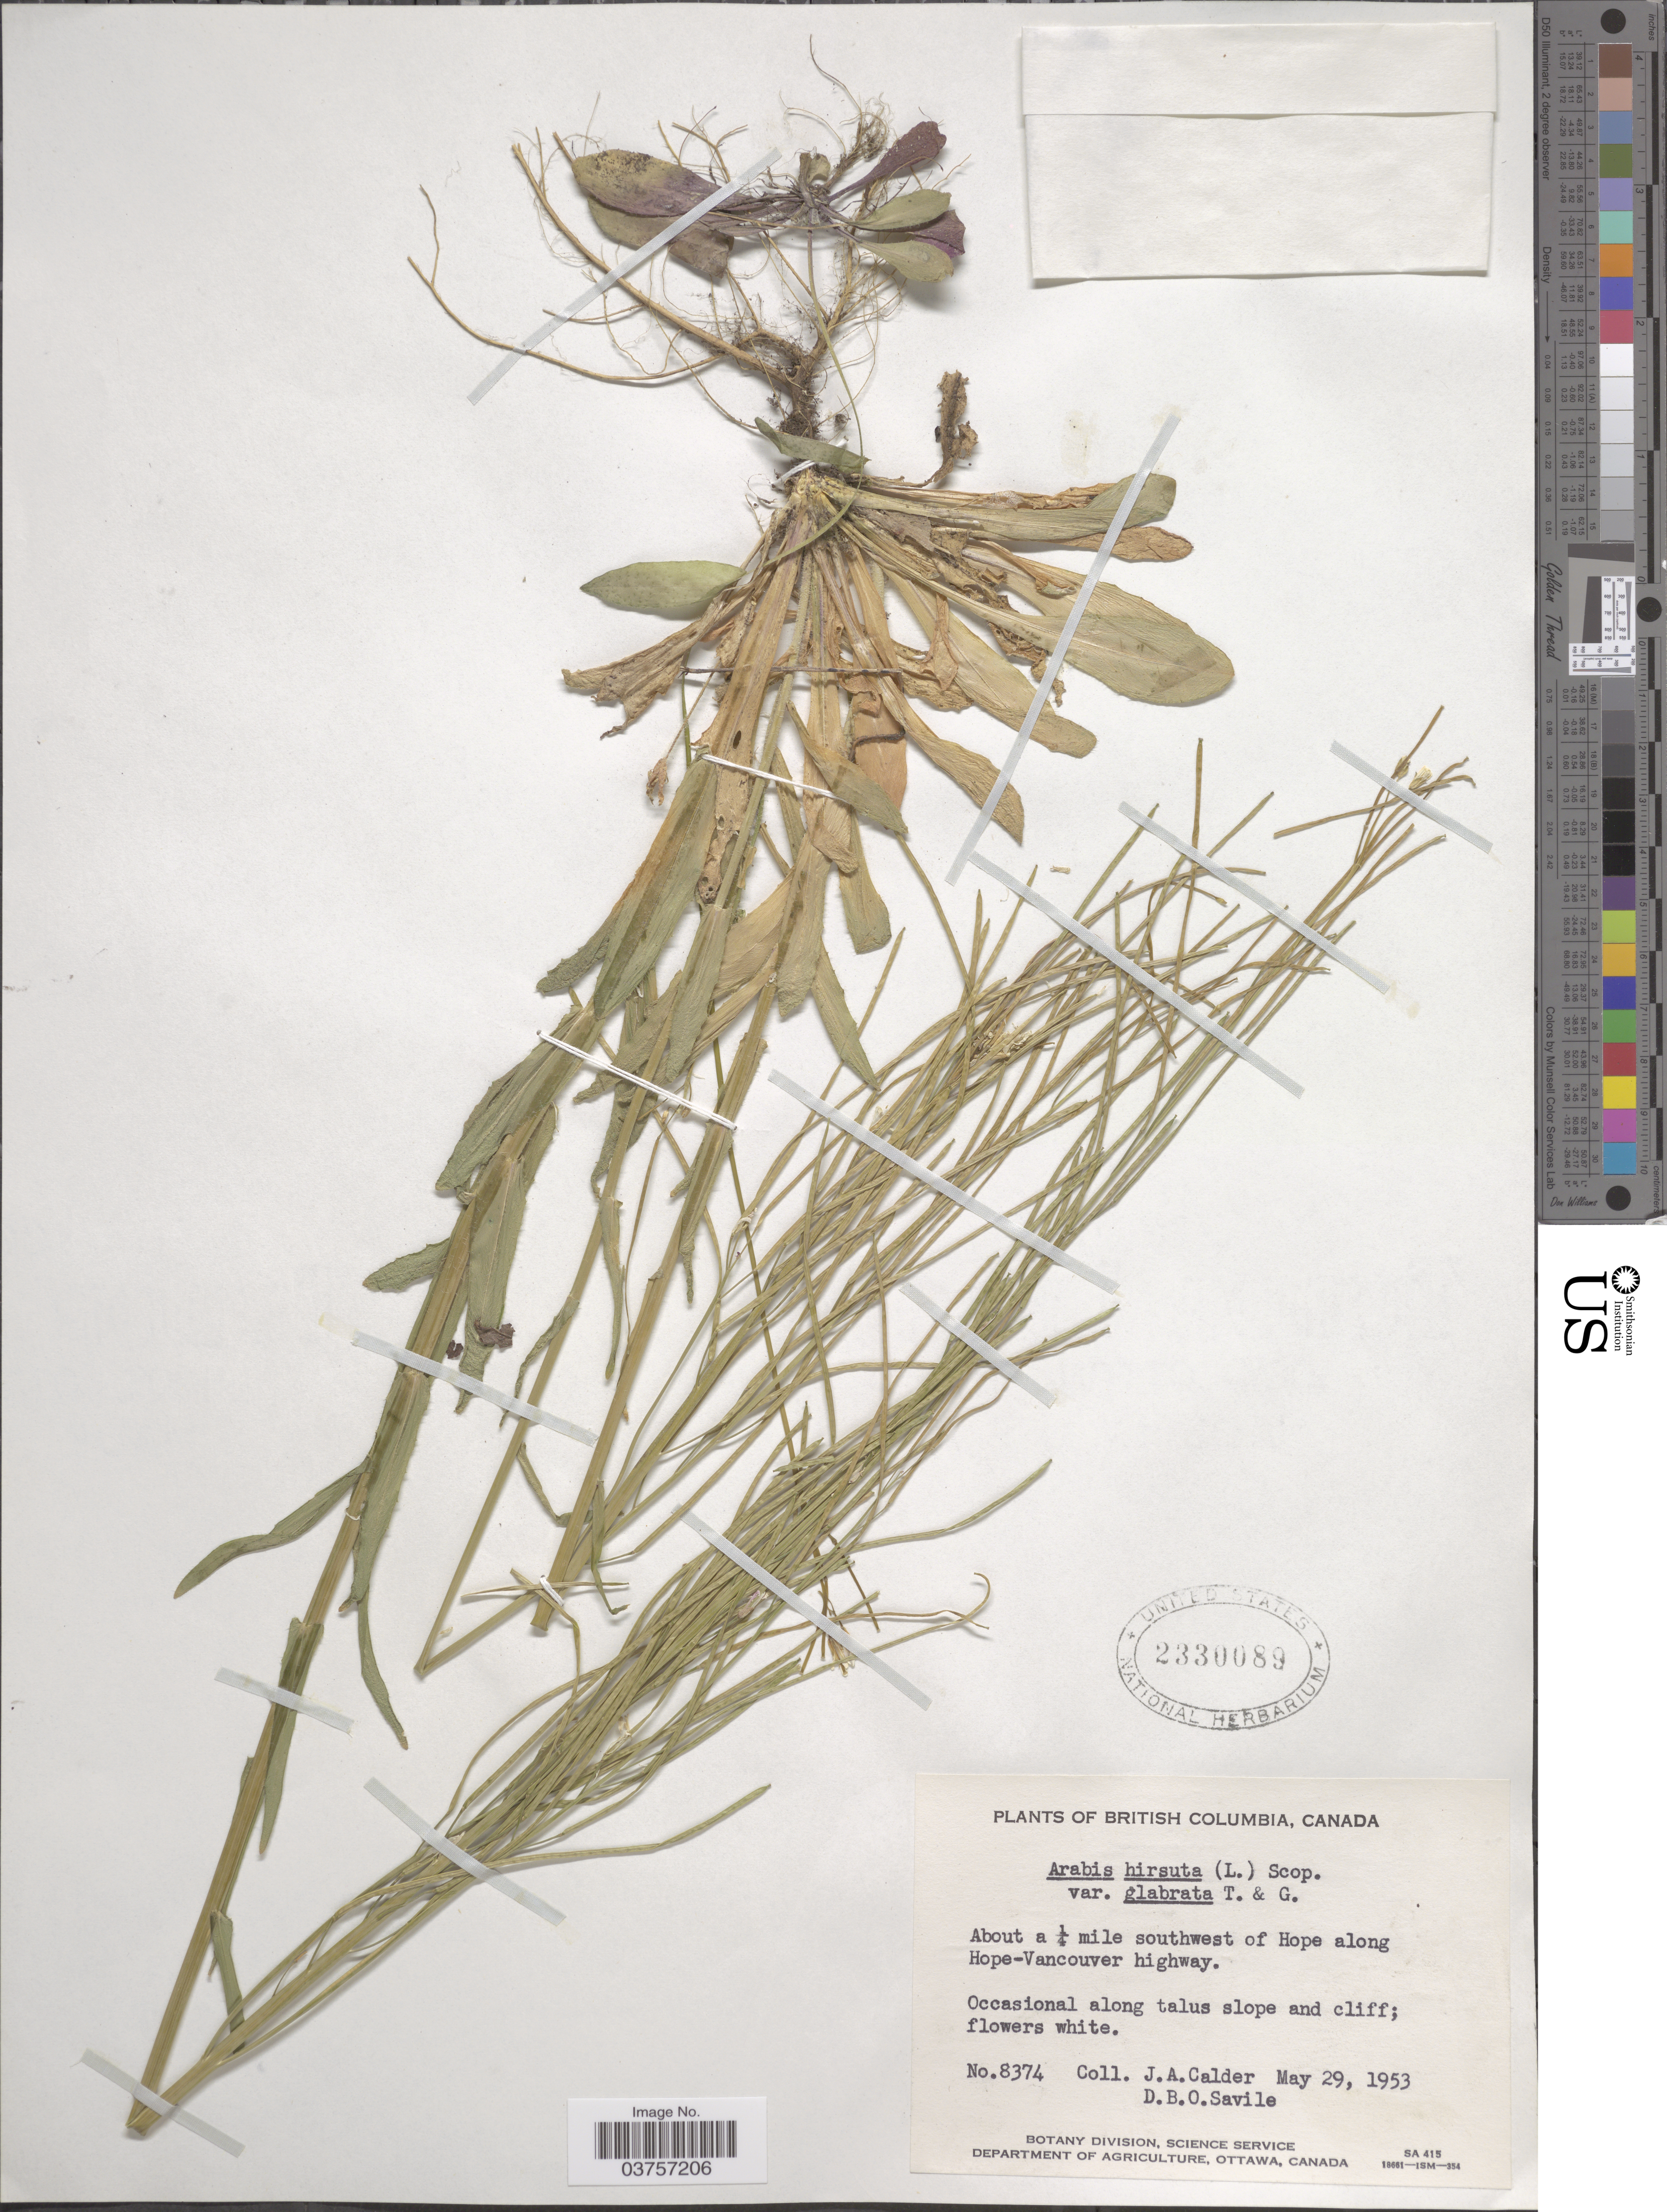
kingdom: Plantae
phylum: Tracheophyta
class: Magnoliopsida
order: Brassicales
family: Brassicaceae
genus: Arabis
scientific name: Arabis hirsuta var. glabrata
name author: Torr. & A. Gray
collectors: J. A. Calder & D. Savile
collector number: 8374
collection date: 1953-05-29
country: Canada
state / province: British Columbia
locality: About a ¼ mile southwest of Hope along Hope-Vancouver highway.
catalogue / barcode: US 2330089